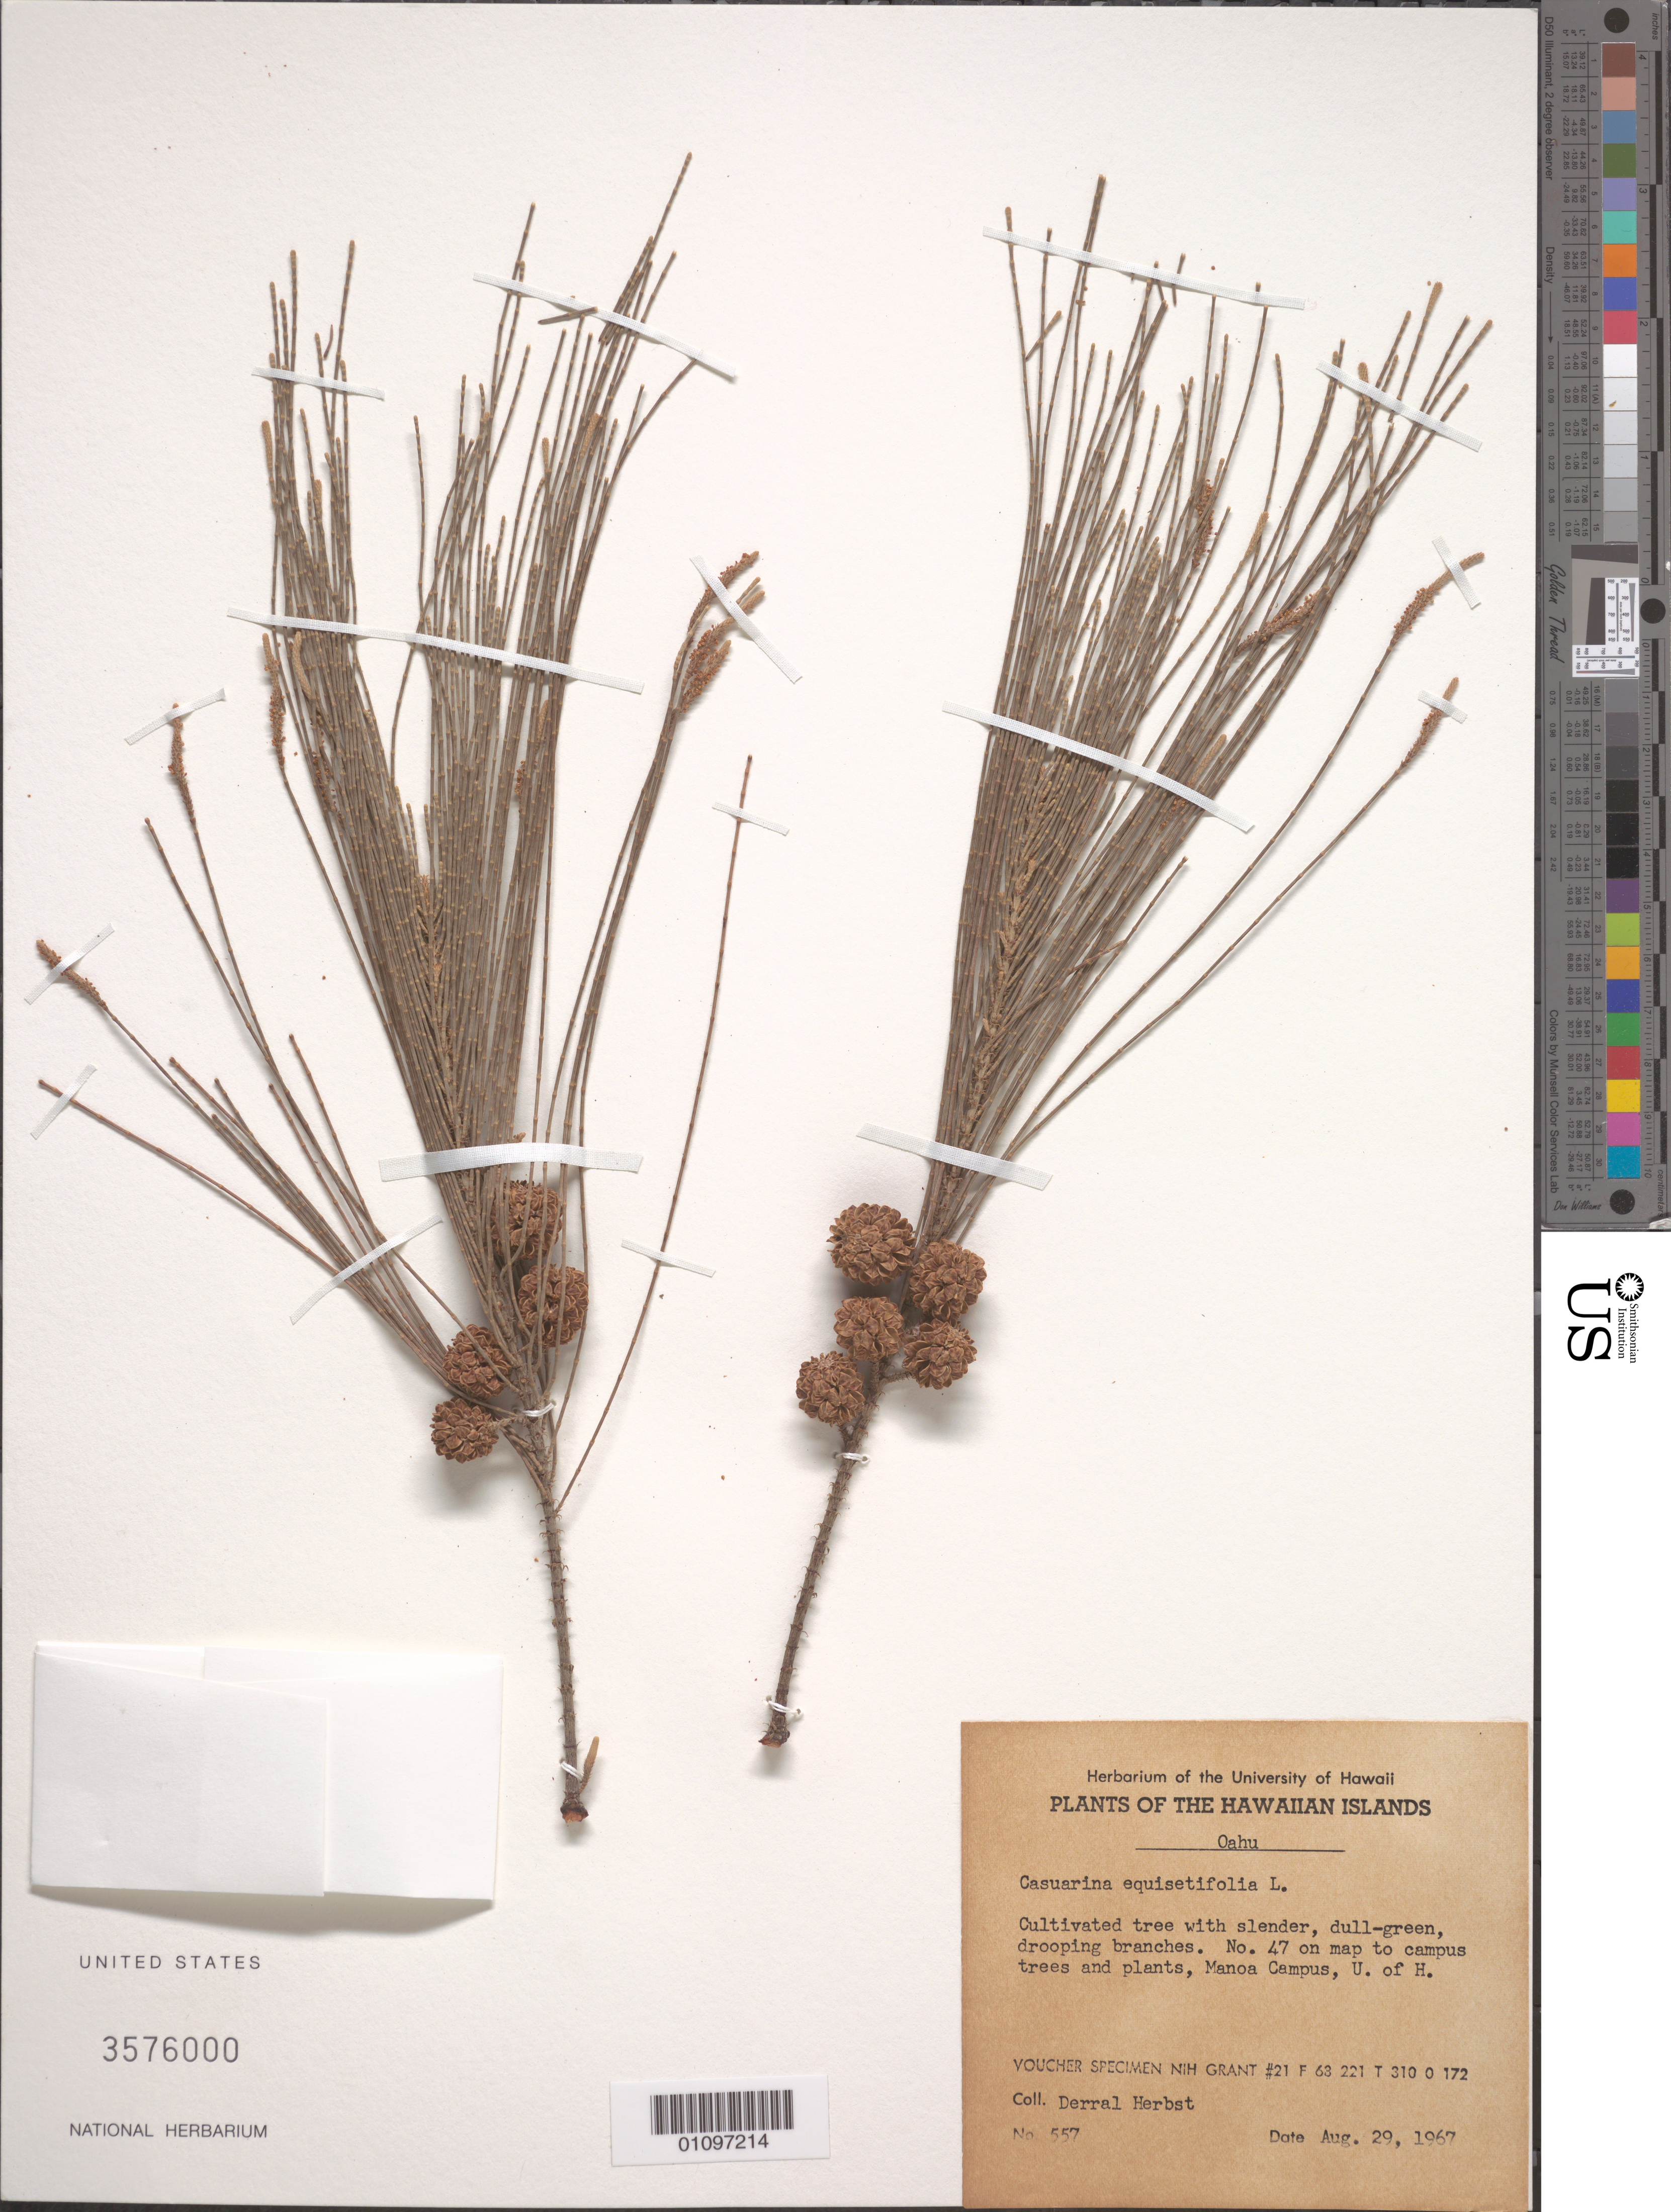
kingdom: Plantae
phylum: Tracheophyta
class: Magnoliopsida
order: Fagales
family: Casuarinaceae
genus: Casuarina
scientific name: Casuarina equisetifolia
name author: L.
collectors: D. R. Herbst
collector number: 557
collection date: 1967-08-24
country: United States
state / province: Hawaii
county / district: Honolulu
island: Oahu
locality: University of Hawaii Manoa Campus, number 47 on map of campus trees and plants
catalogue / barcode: US 3576000